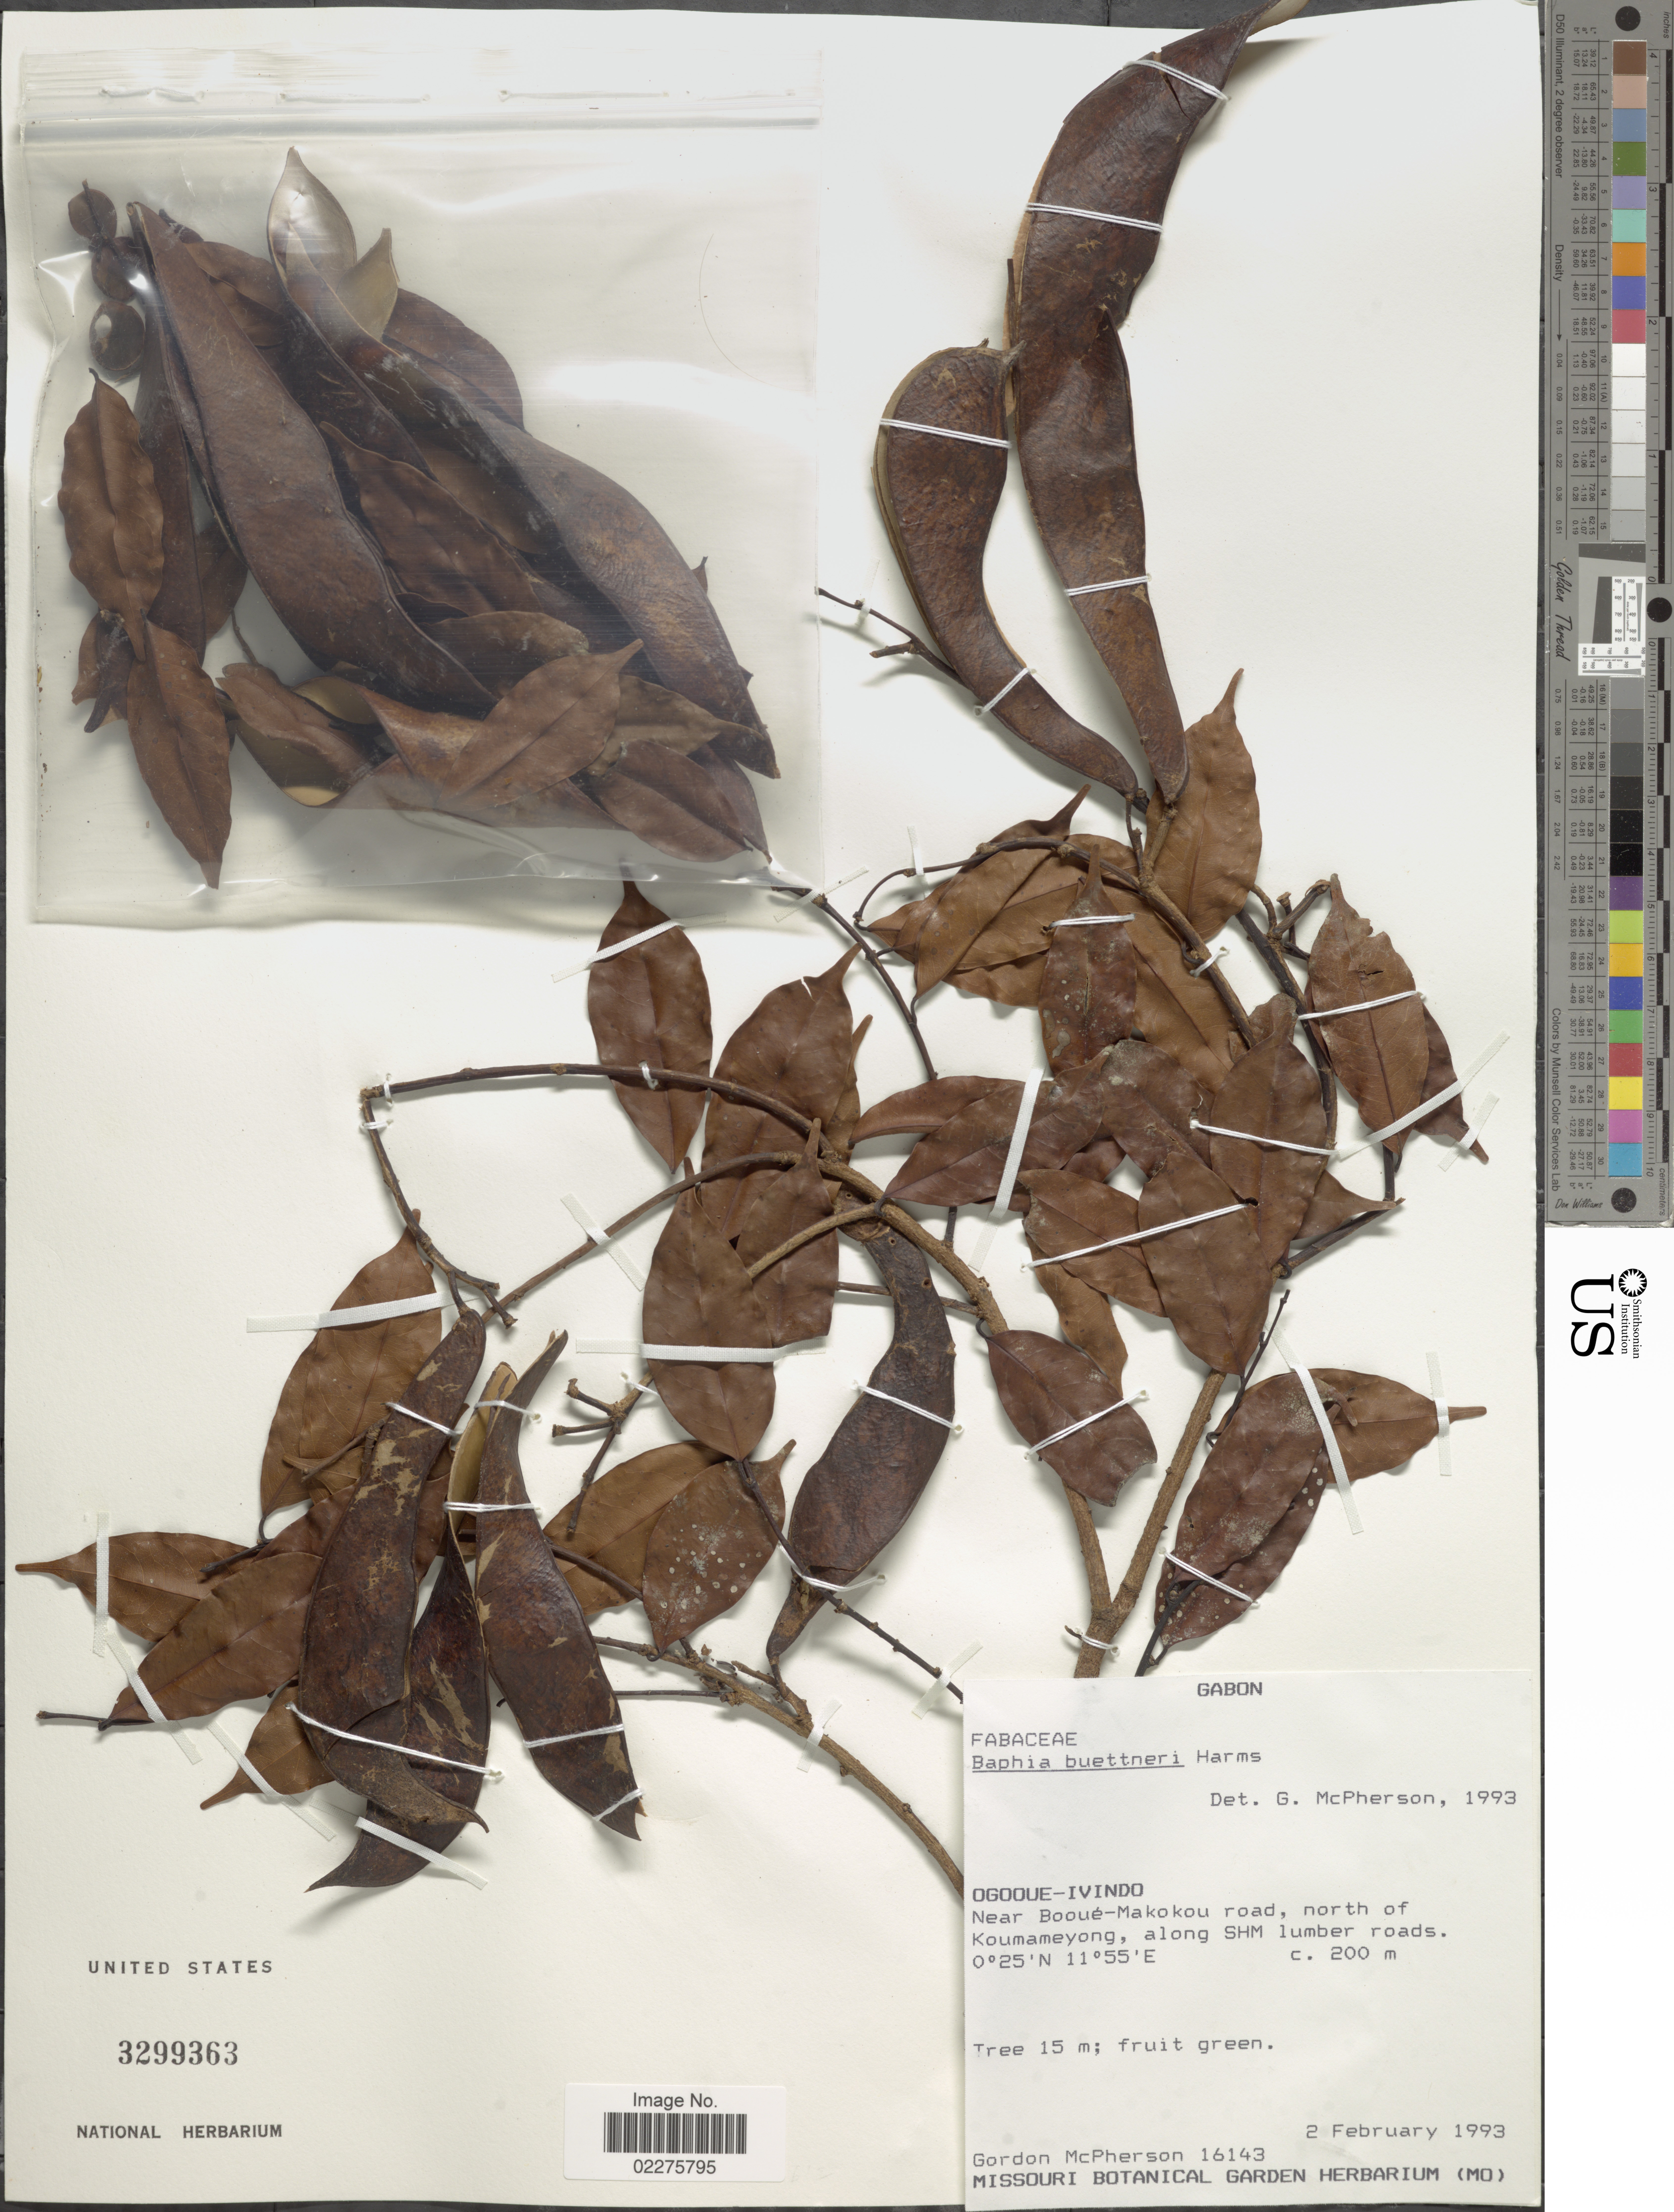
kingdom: Plantae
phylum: Tracheophyta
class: Magnoliopsida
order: Fabales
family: Fabaceae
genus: Baphia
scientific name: Baphia buettneri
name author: Harms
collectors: G. D. McPherson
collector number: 16143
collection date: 1993-02-02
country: Gabon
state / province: Ogooue-Ivindo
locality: Near Booué-Makokou road, north of Koumameyong, along SHM lumber roads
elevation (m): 200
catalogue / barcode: US 3299363